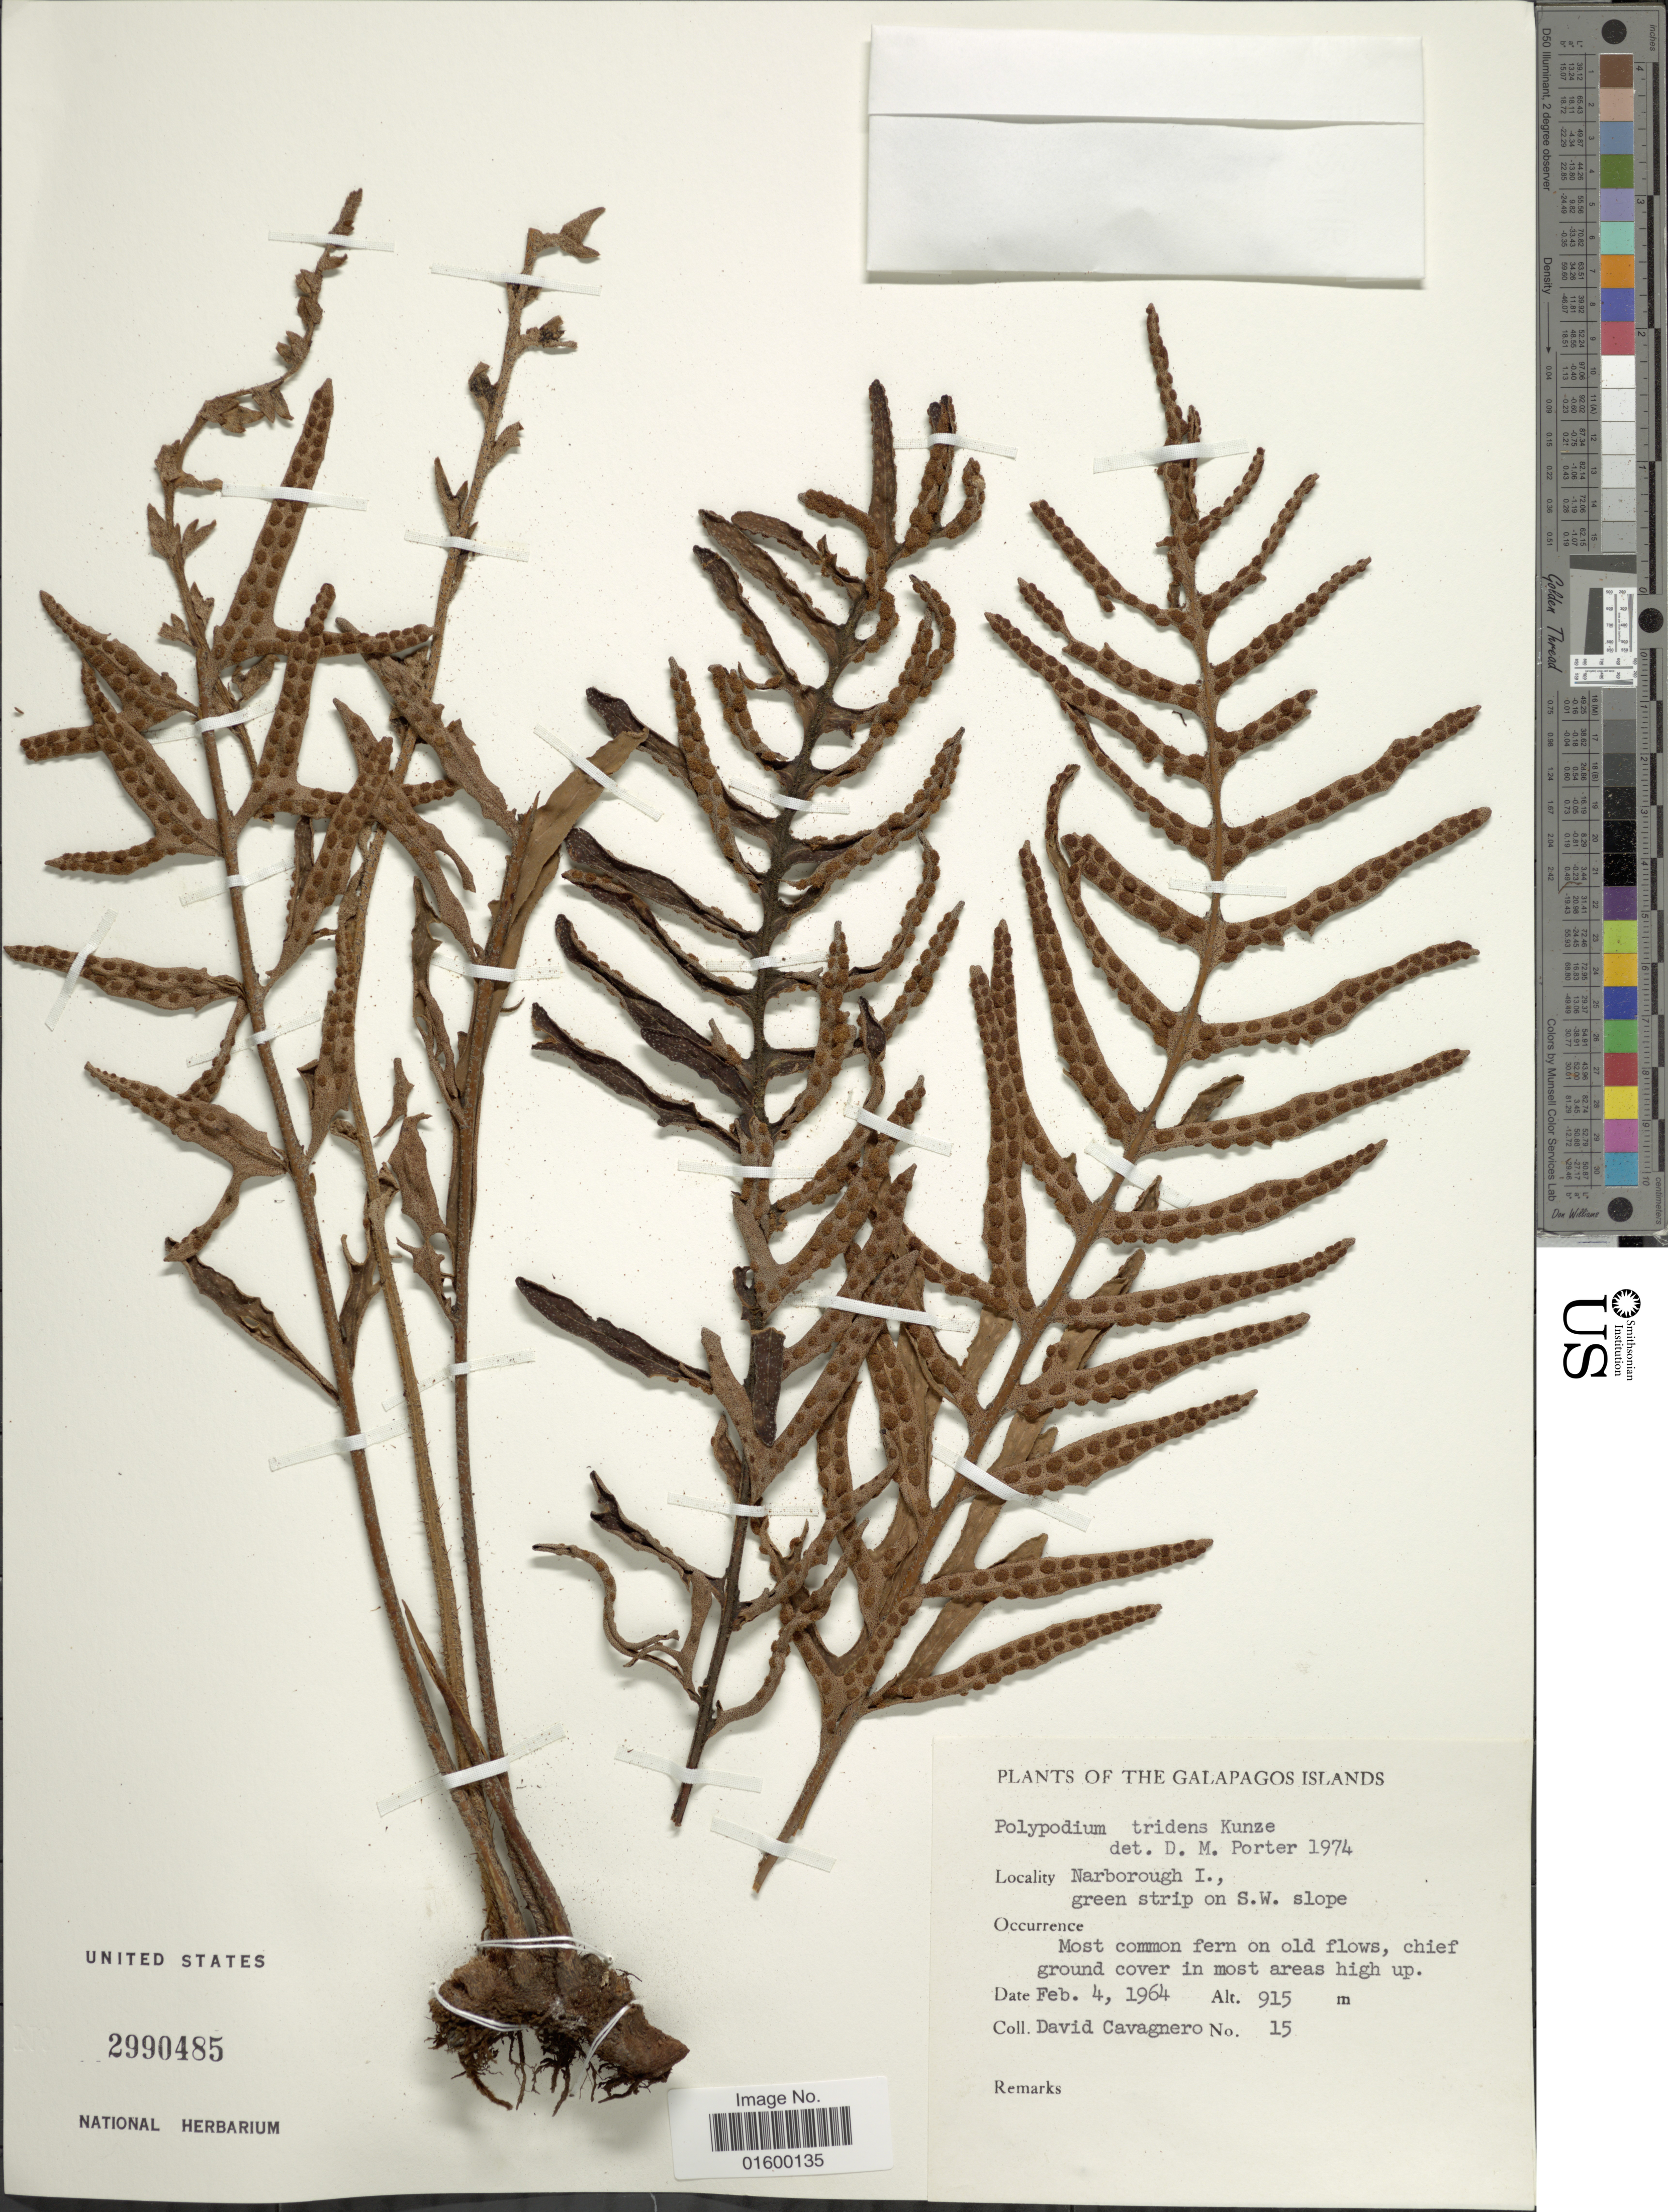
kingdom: Plantae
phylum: Tracheophyta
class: Polypodiopsida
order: Polypodiales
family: Polypodiaceae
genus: Pleopeltis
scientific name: Pleopeltis tridens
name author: J. Sm.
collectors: D. Cavagnaro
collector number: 15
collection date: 1964-02-04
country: Ecuador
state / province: Colón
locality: Galapagos Islands, Narborough I., green strip on S. W. slope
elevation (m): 915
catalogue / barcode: US 2990485